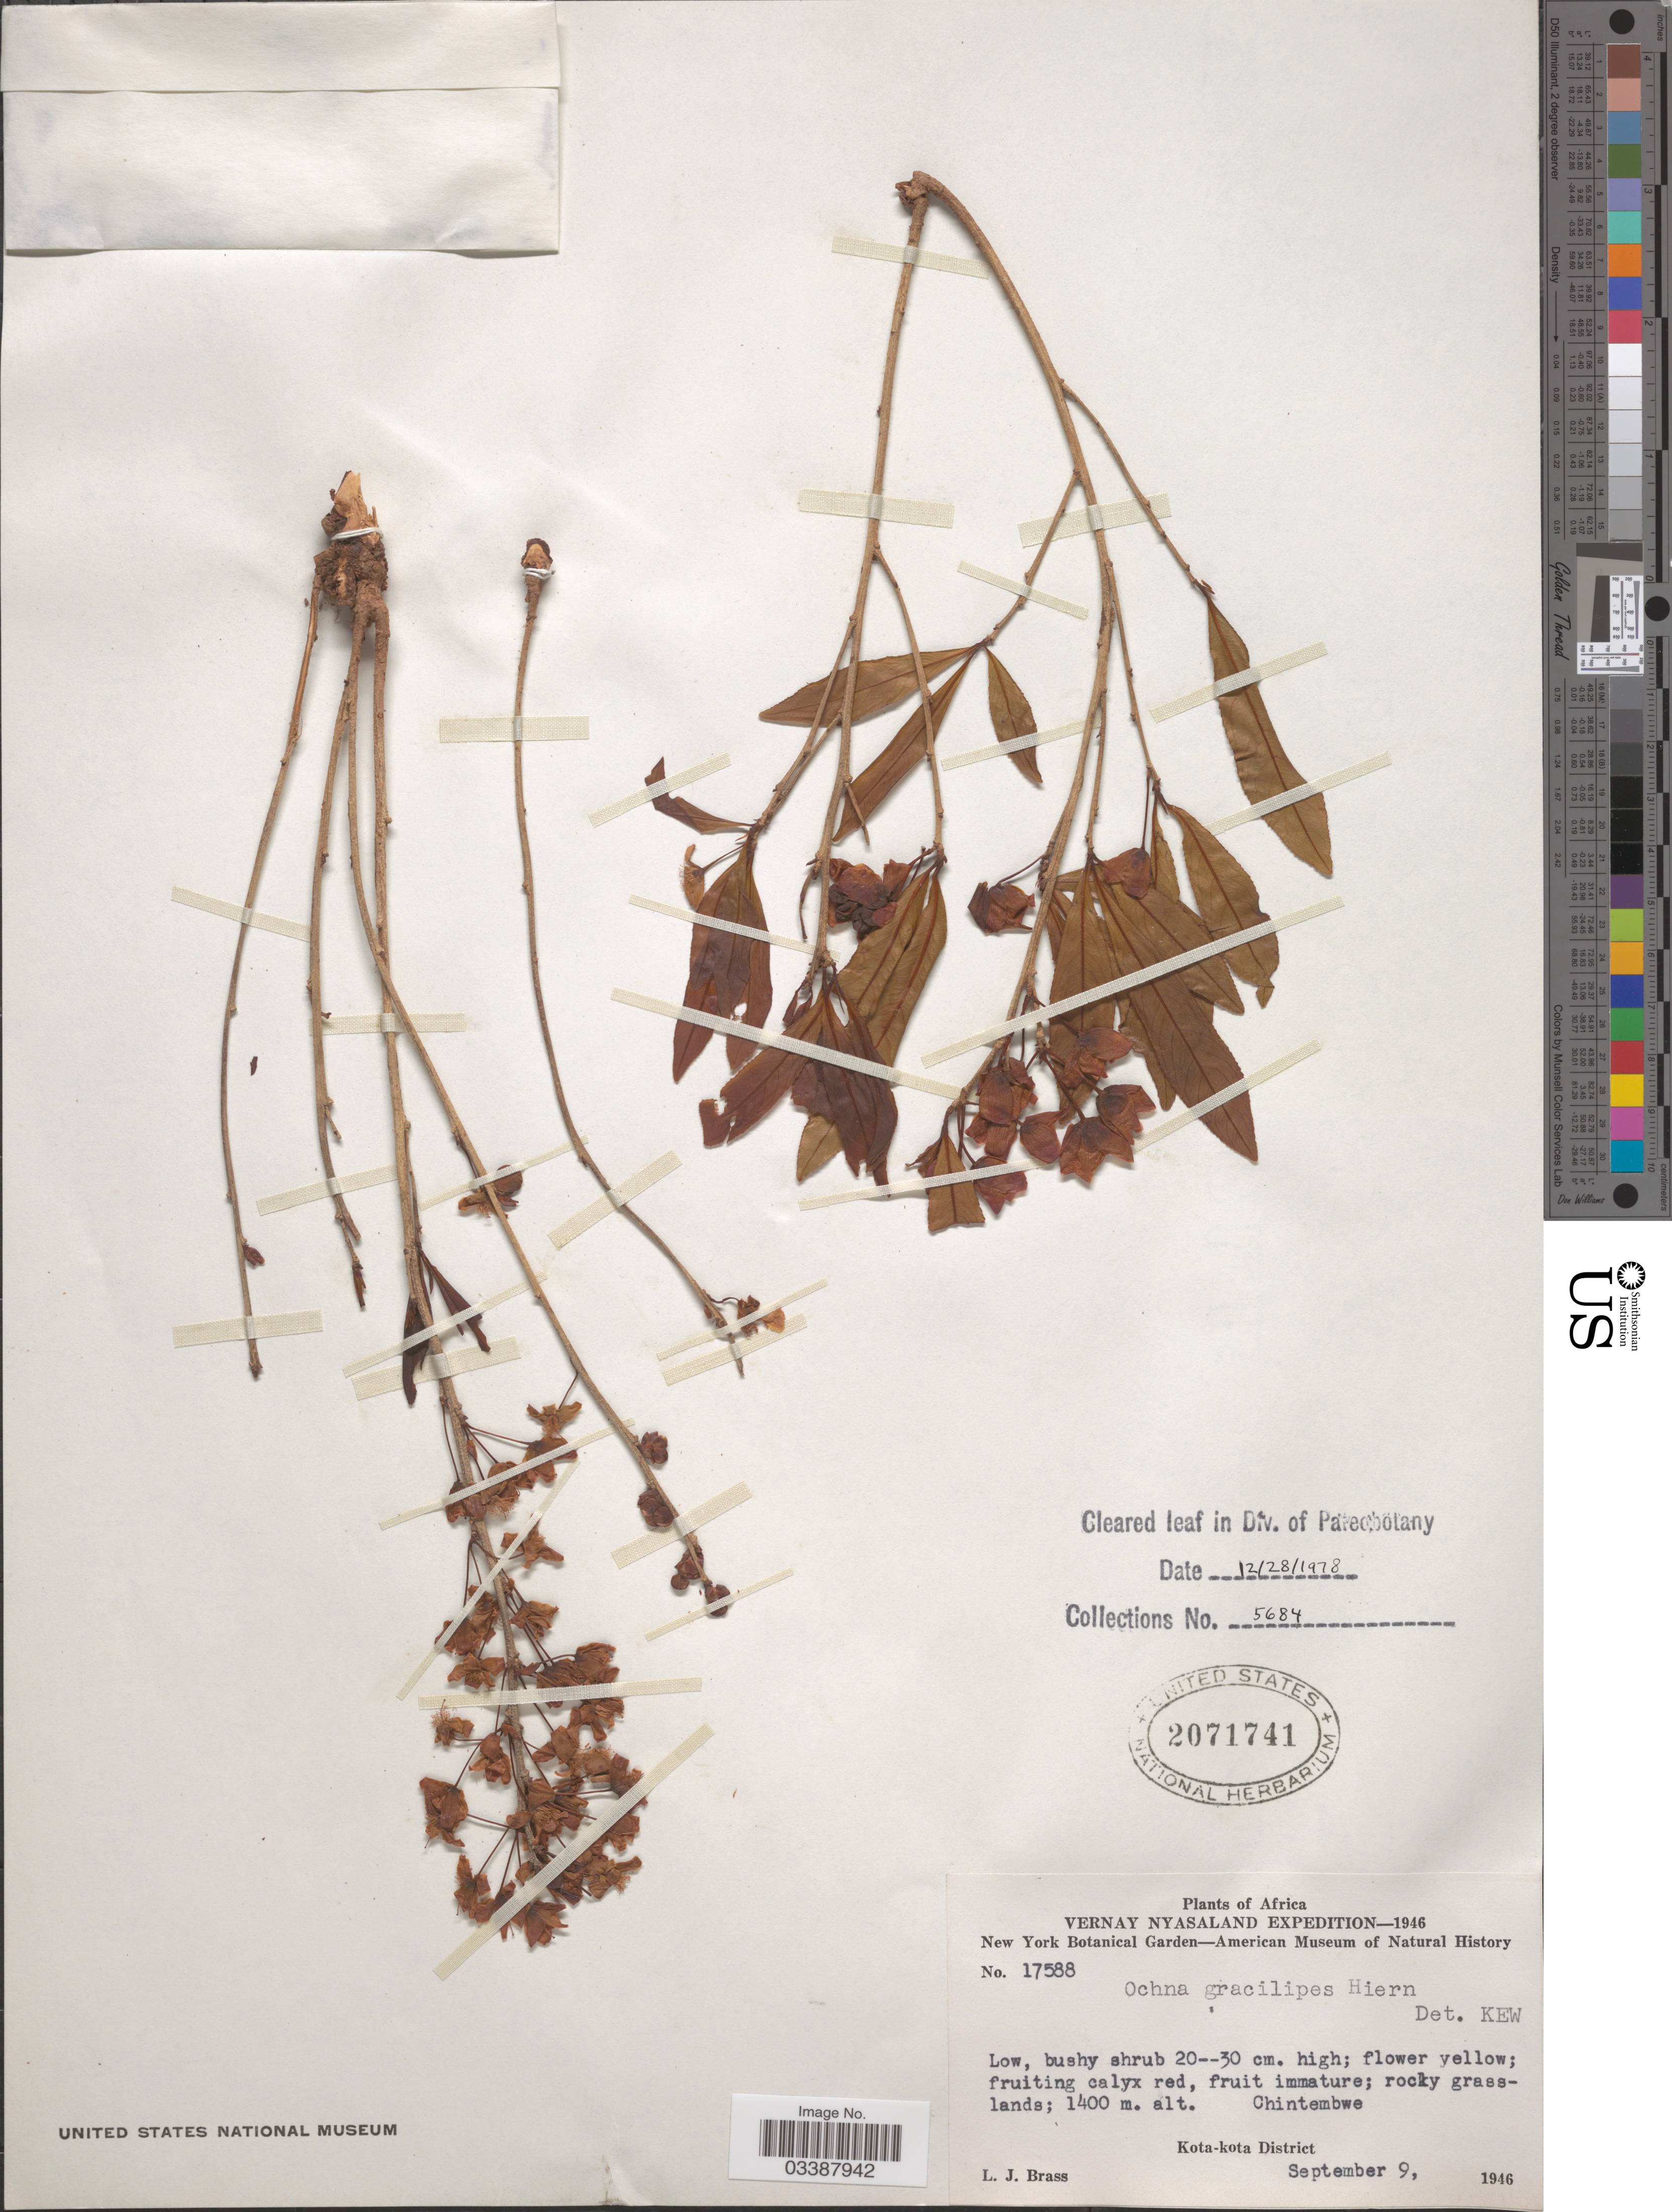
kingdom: Plantae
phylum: Tracheophyta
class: Magnoliopsida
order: Malpighiales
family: Ochnaceae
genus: Ochna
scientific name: Ochna pygmaea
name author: Hiern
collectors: L. J. Brass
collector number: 17588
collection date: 1946-09-09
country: Malawi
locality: Vernay Nyasaland. Chintembwe. Kota-kota District.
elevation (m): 1400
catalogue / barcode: US 2071741